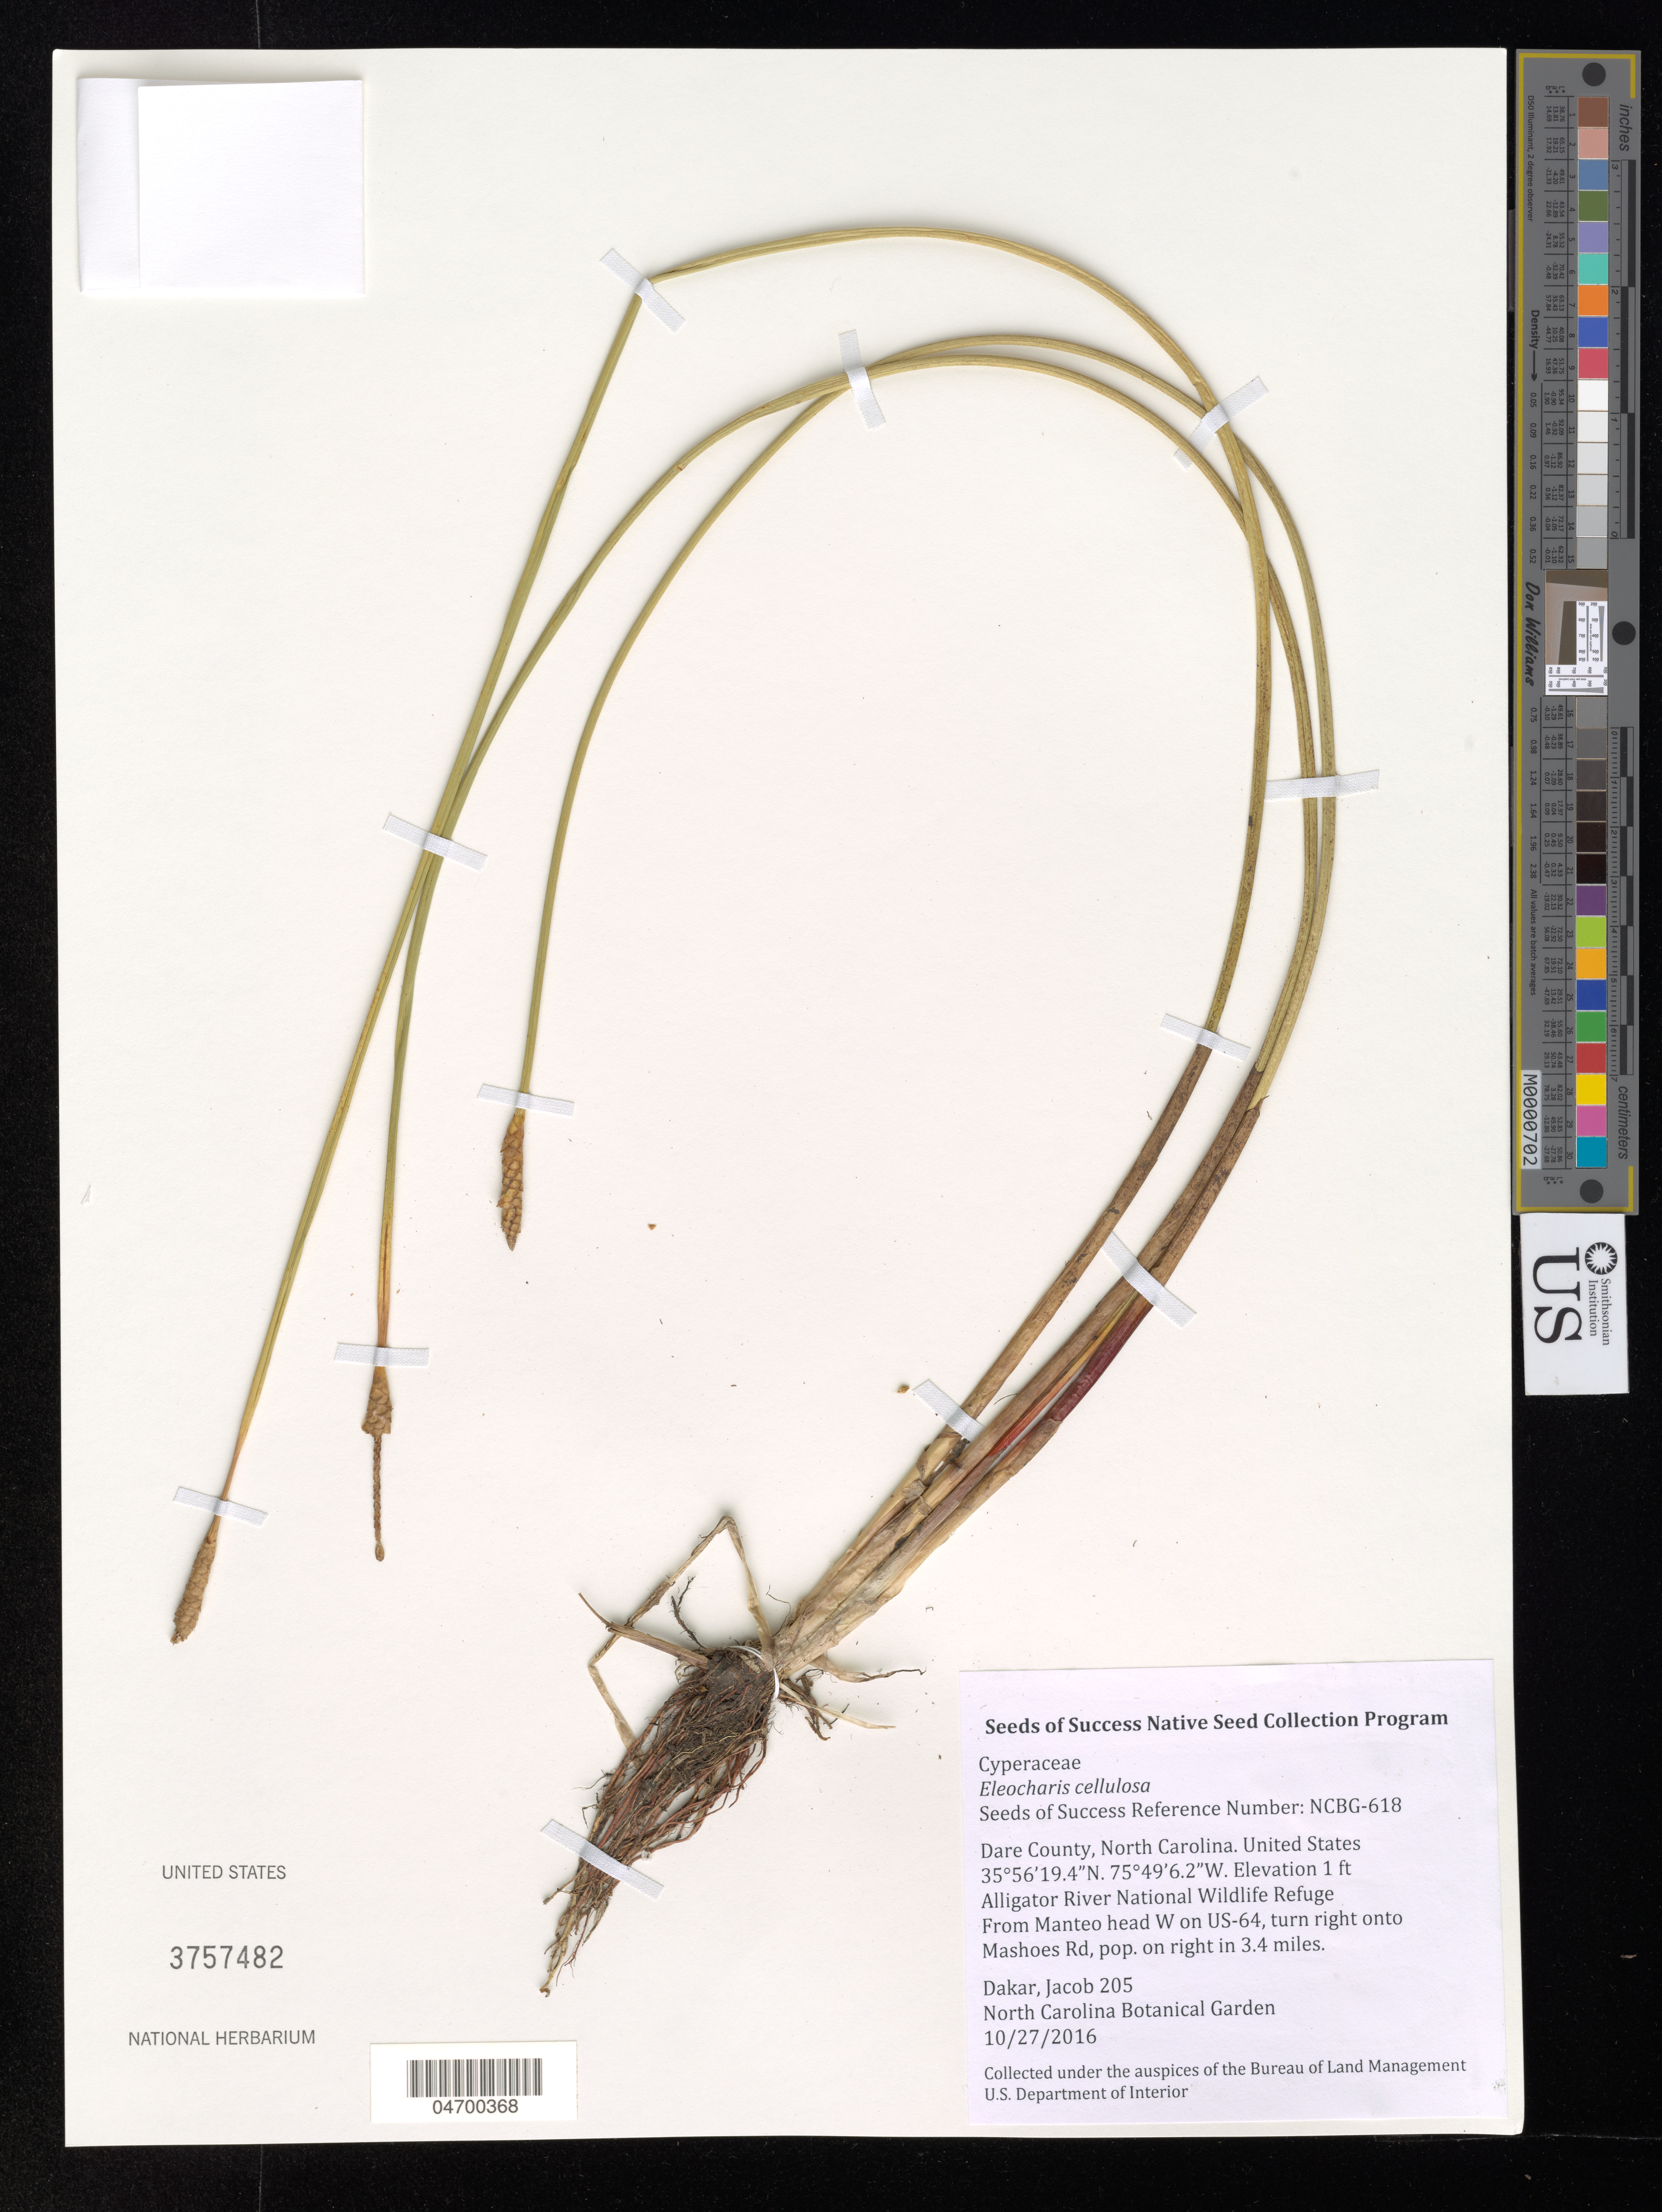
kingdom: Plantae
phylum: Tracheophyta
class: Liliopsida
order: Poales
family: Cyperaceae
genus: Eleocharis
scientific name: Eleocharis cellulosa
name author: Torr.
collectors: J. Dakar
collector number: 205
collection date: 2016-10-27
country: United States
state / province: North Carolina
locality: Dare County. Alligator River National Wildlife Refuge From Manteo head W on US-64, turn right onto Mashoes Rd, pop. on right in 3.4 miles.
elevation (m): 0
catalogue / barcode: US 3757482